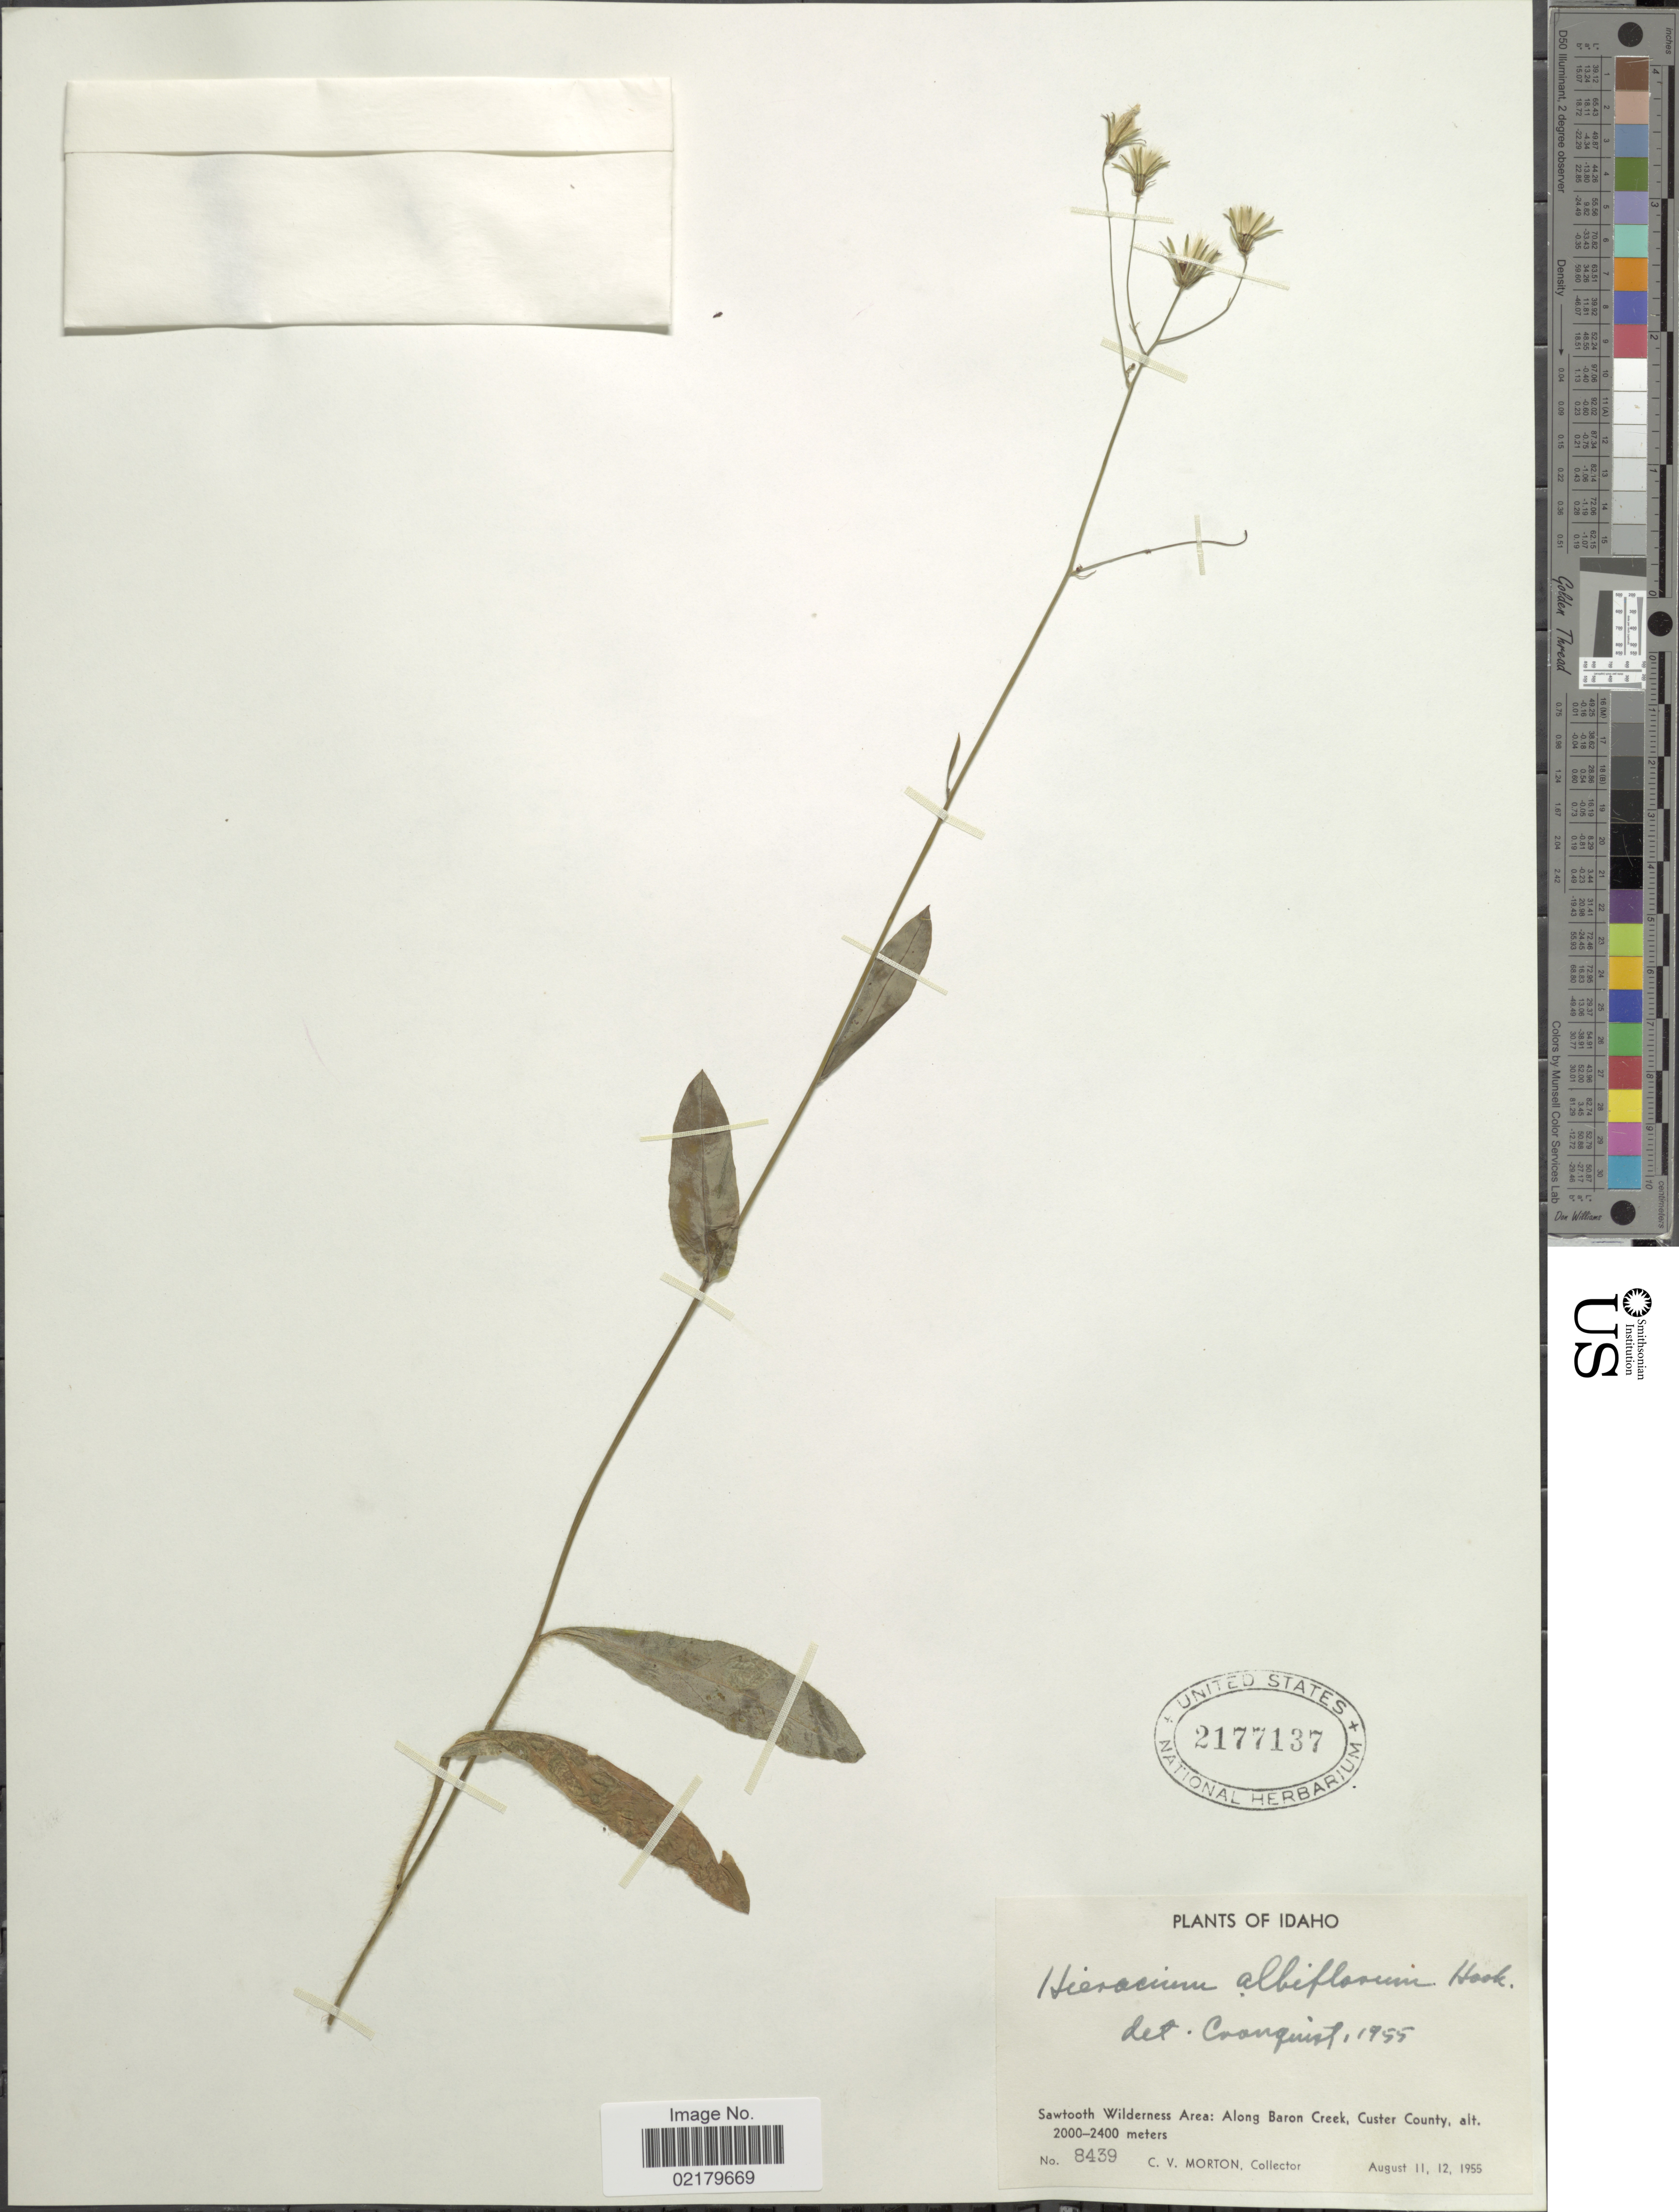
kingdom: Plantae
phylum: Tracheophyta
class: Magnoliopsida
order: Asterales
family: Asteraceae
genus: Hieracium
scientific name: Hieracium albiflorum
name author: Hook.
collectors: C. V. Morton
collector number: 8439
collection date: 1955-08-11/1955-08-12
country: United States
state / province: Idaho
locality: Sawtooth Wilderness Area: Along Baron Creek, Custer County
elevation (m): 2000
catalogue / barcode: US 2177137